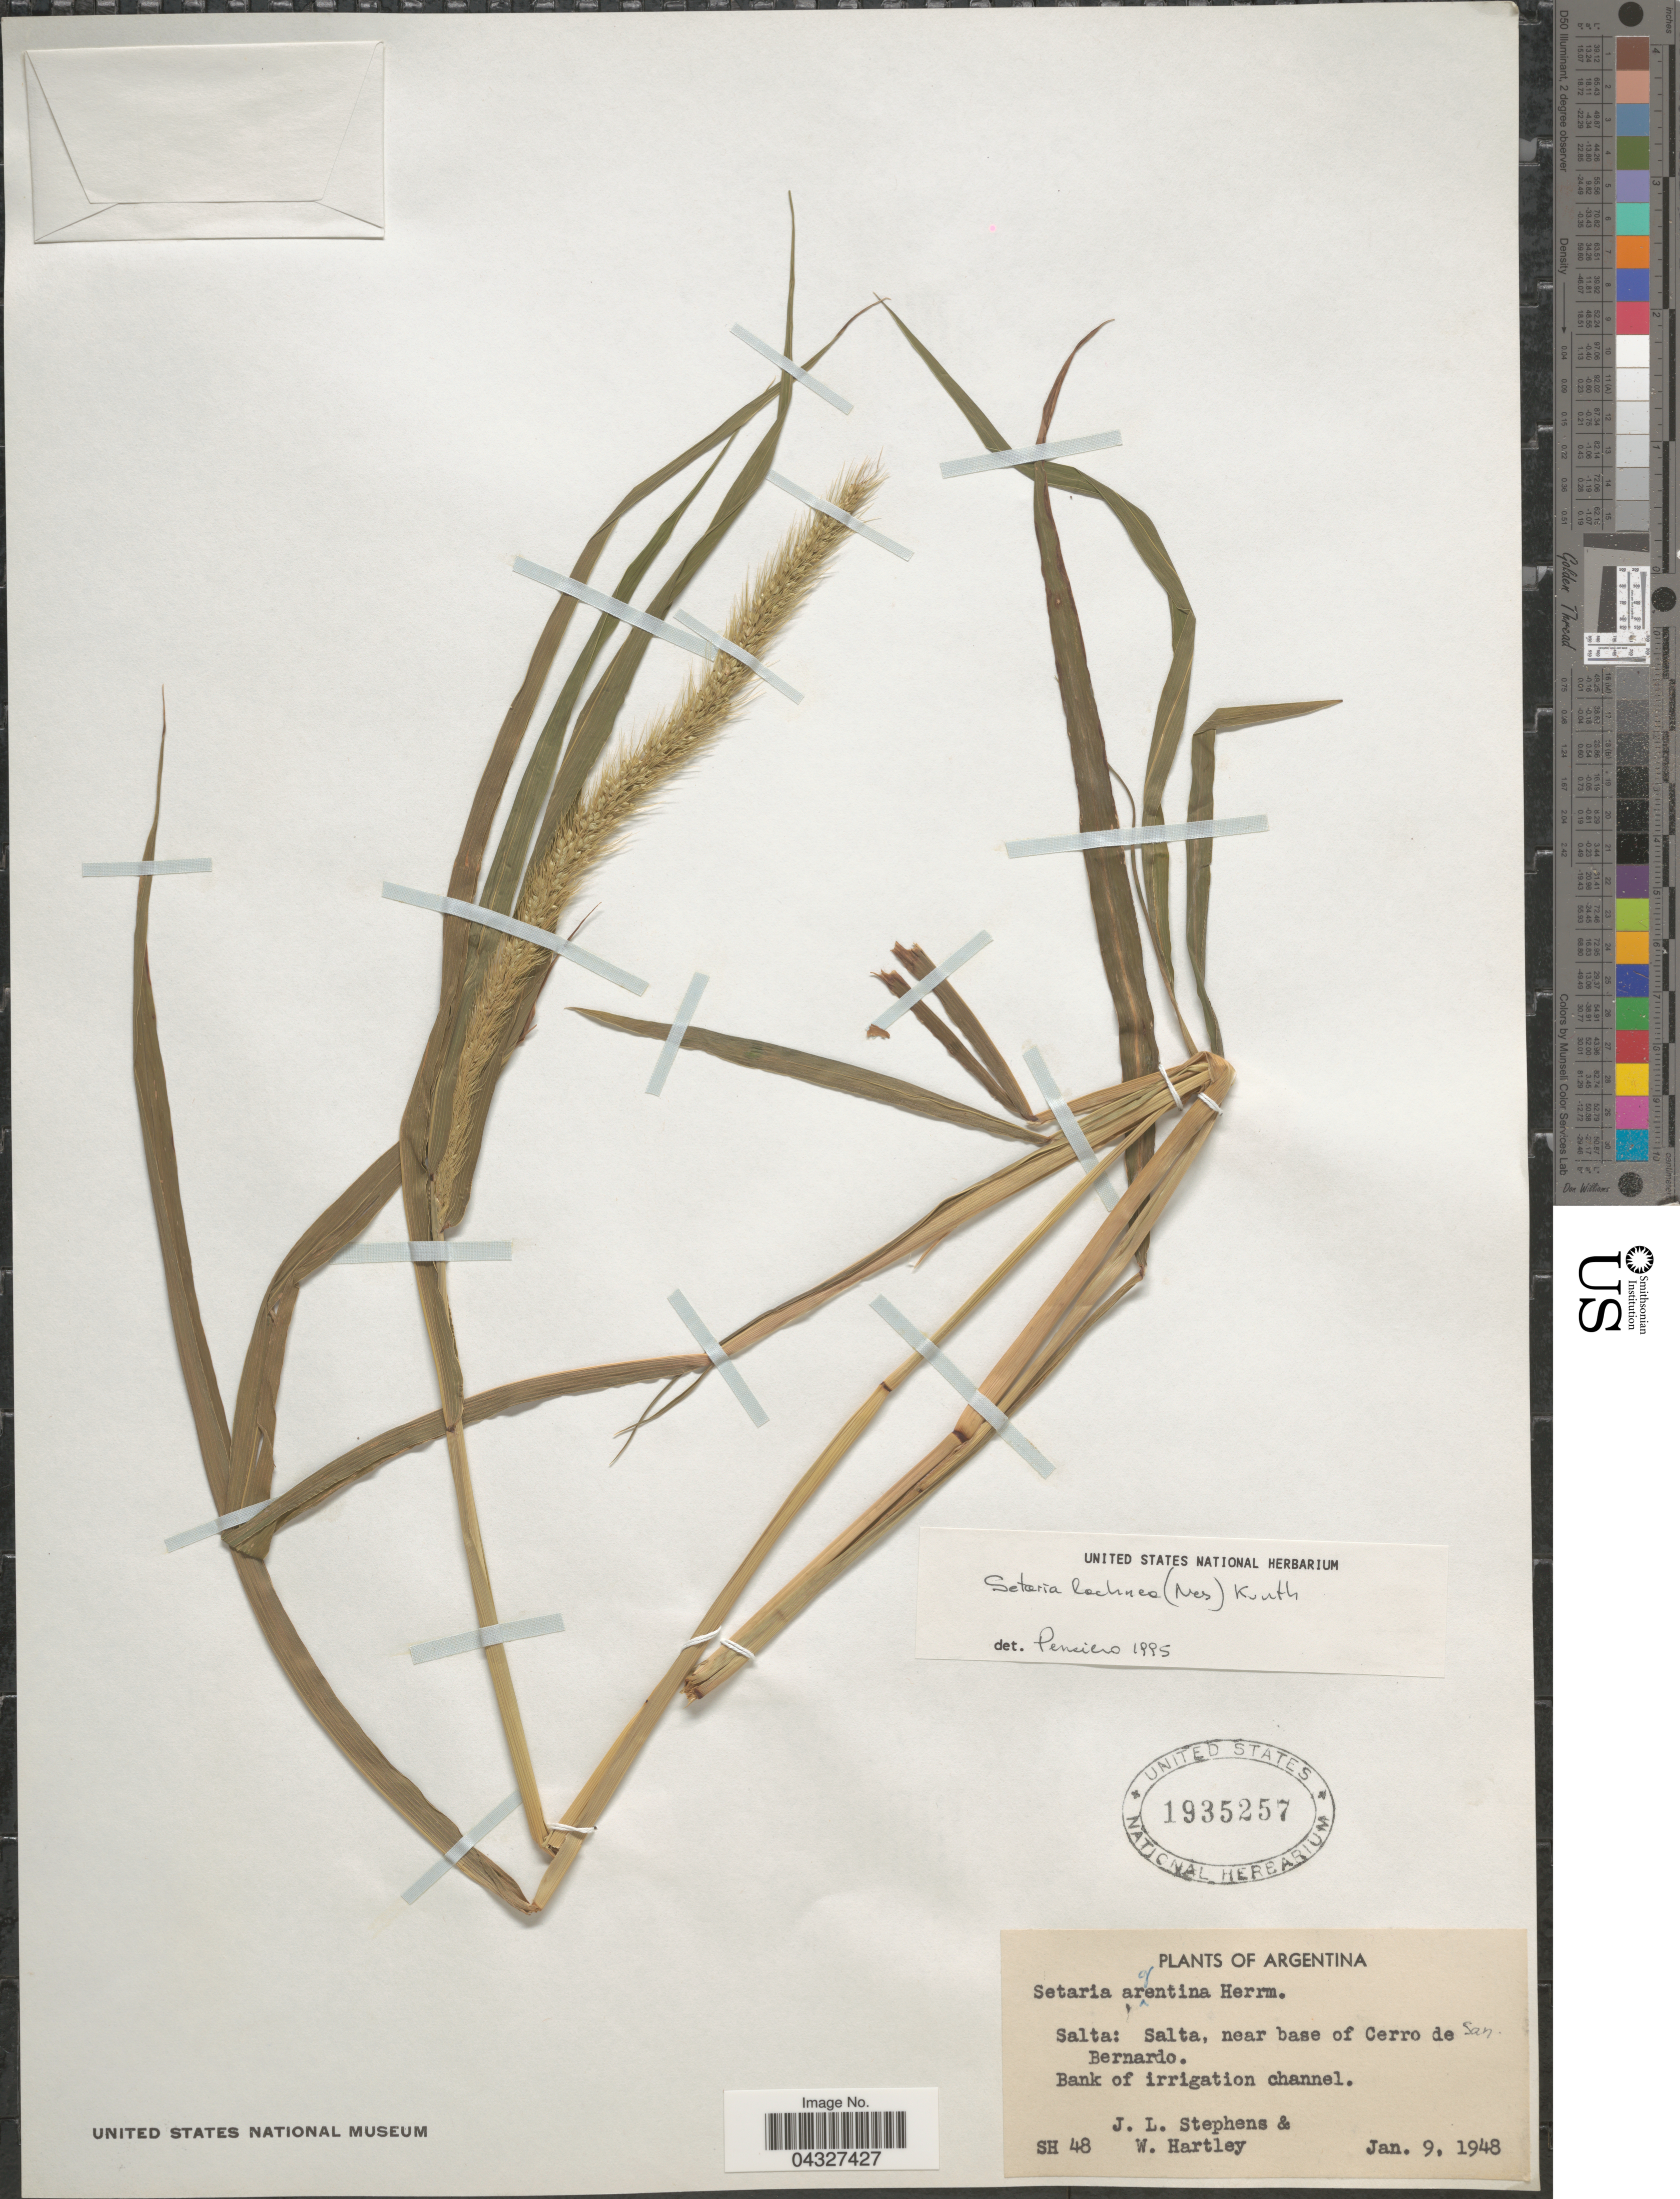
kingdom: Plantae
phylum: Tracheophyta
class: Liliopsida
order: Poales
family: Poaceae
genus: Setaria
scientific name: Setaria lachnea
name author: (Nees) Kunth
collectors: J. Stephens & W. Hartley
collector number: SH48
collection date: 1948-01-09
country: Argentina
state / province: Salta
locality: Salta, near base of Cerro de San Bernardo. Bank of irrigation channel.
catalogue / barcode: US 1935257